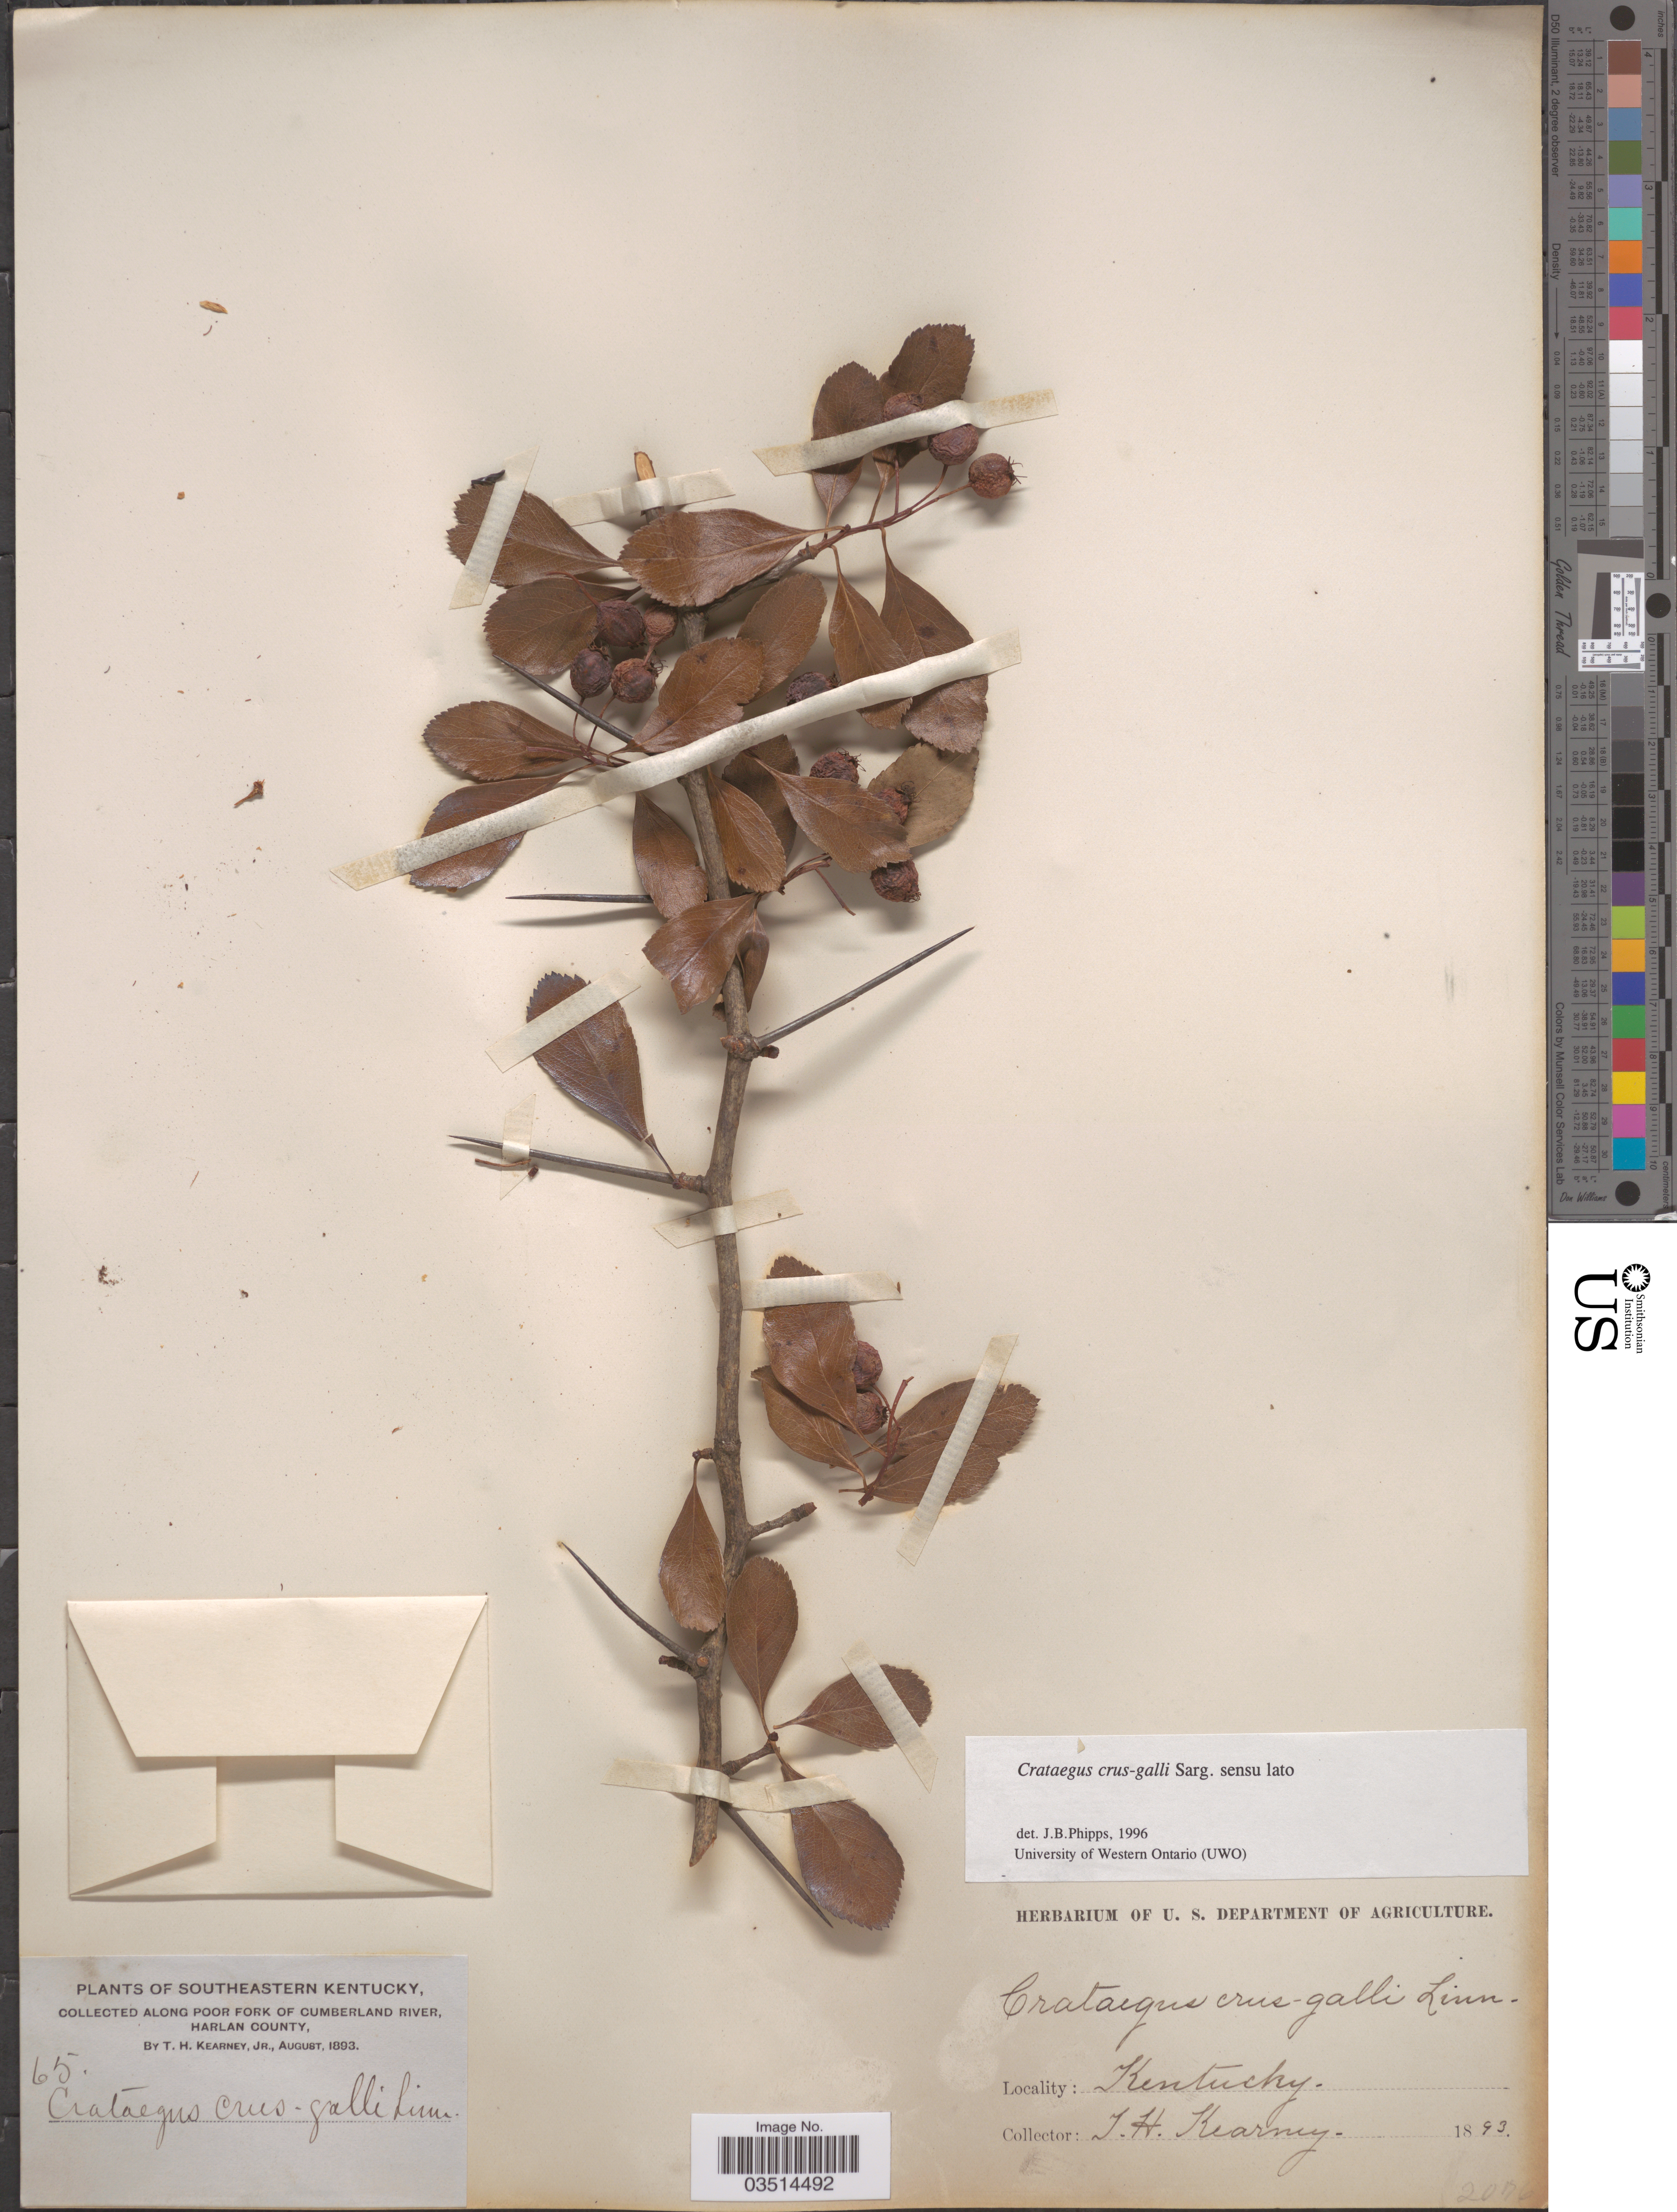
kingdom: Plantae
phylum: Tracheophyta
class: Magnoliopsida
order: Rosales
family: Rosaceae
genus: Crataegus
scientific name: Crataegus crus-galli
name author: L.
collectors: T. H. Kearney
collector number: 65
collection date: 1893-08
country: United States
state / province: Kentucky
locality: Southeastern Kentucky. Along Poor Fork of Cumberland River, Harlan County.